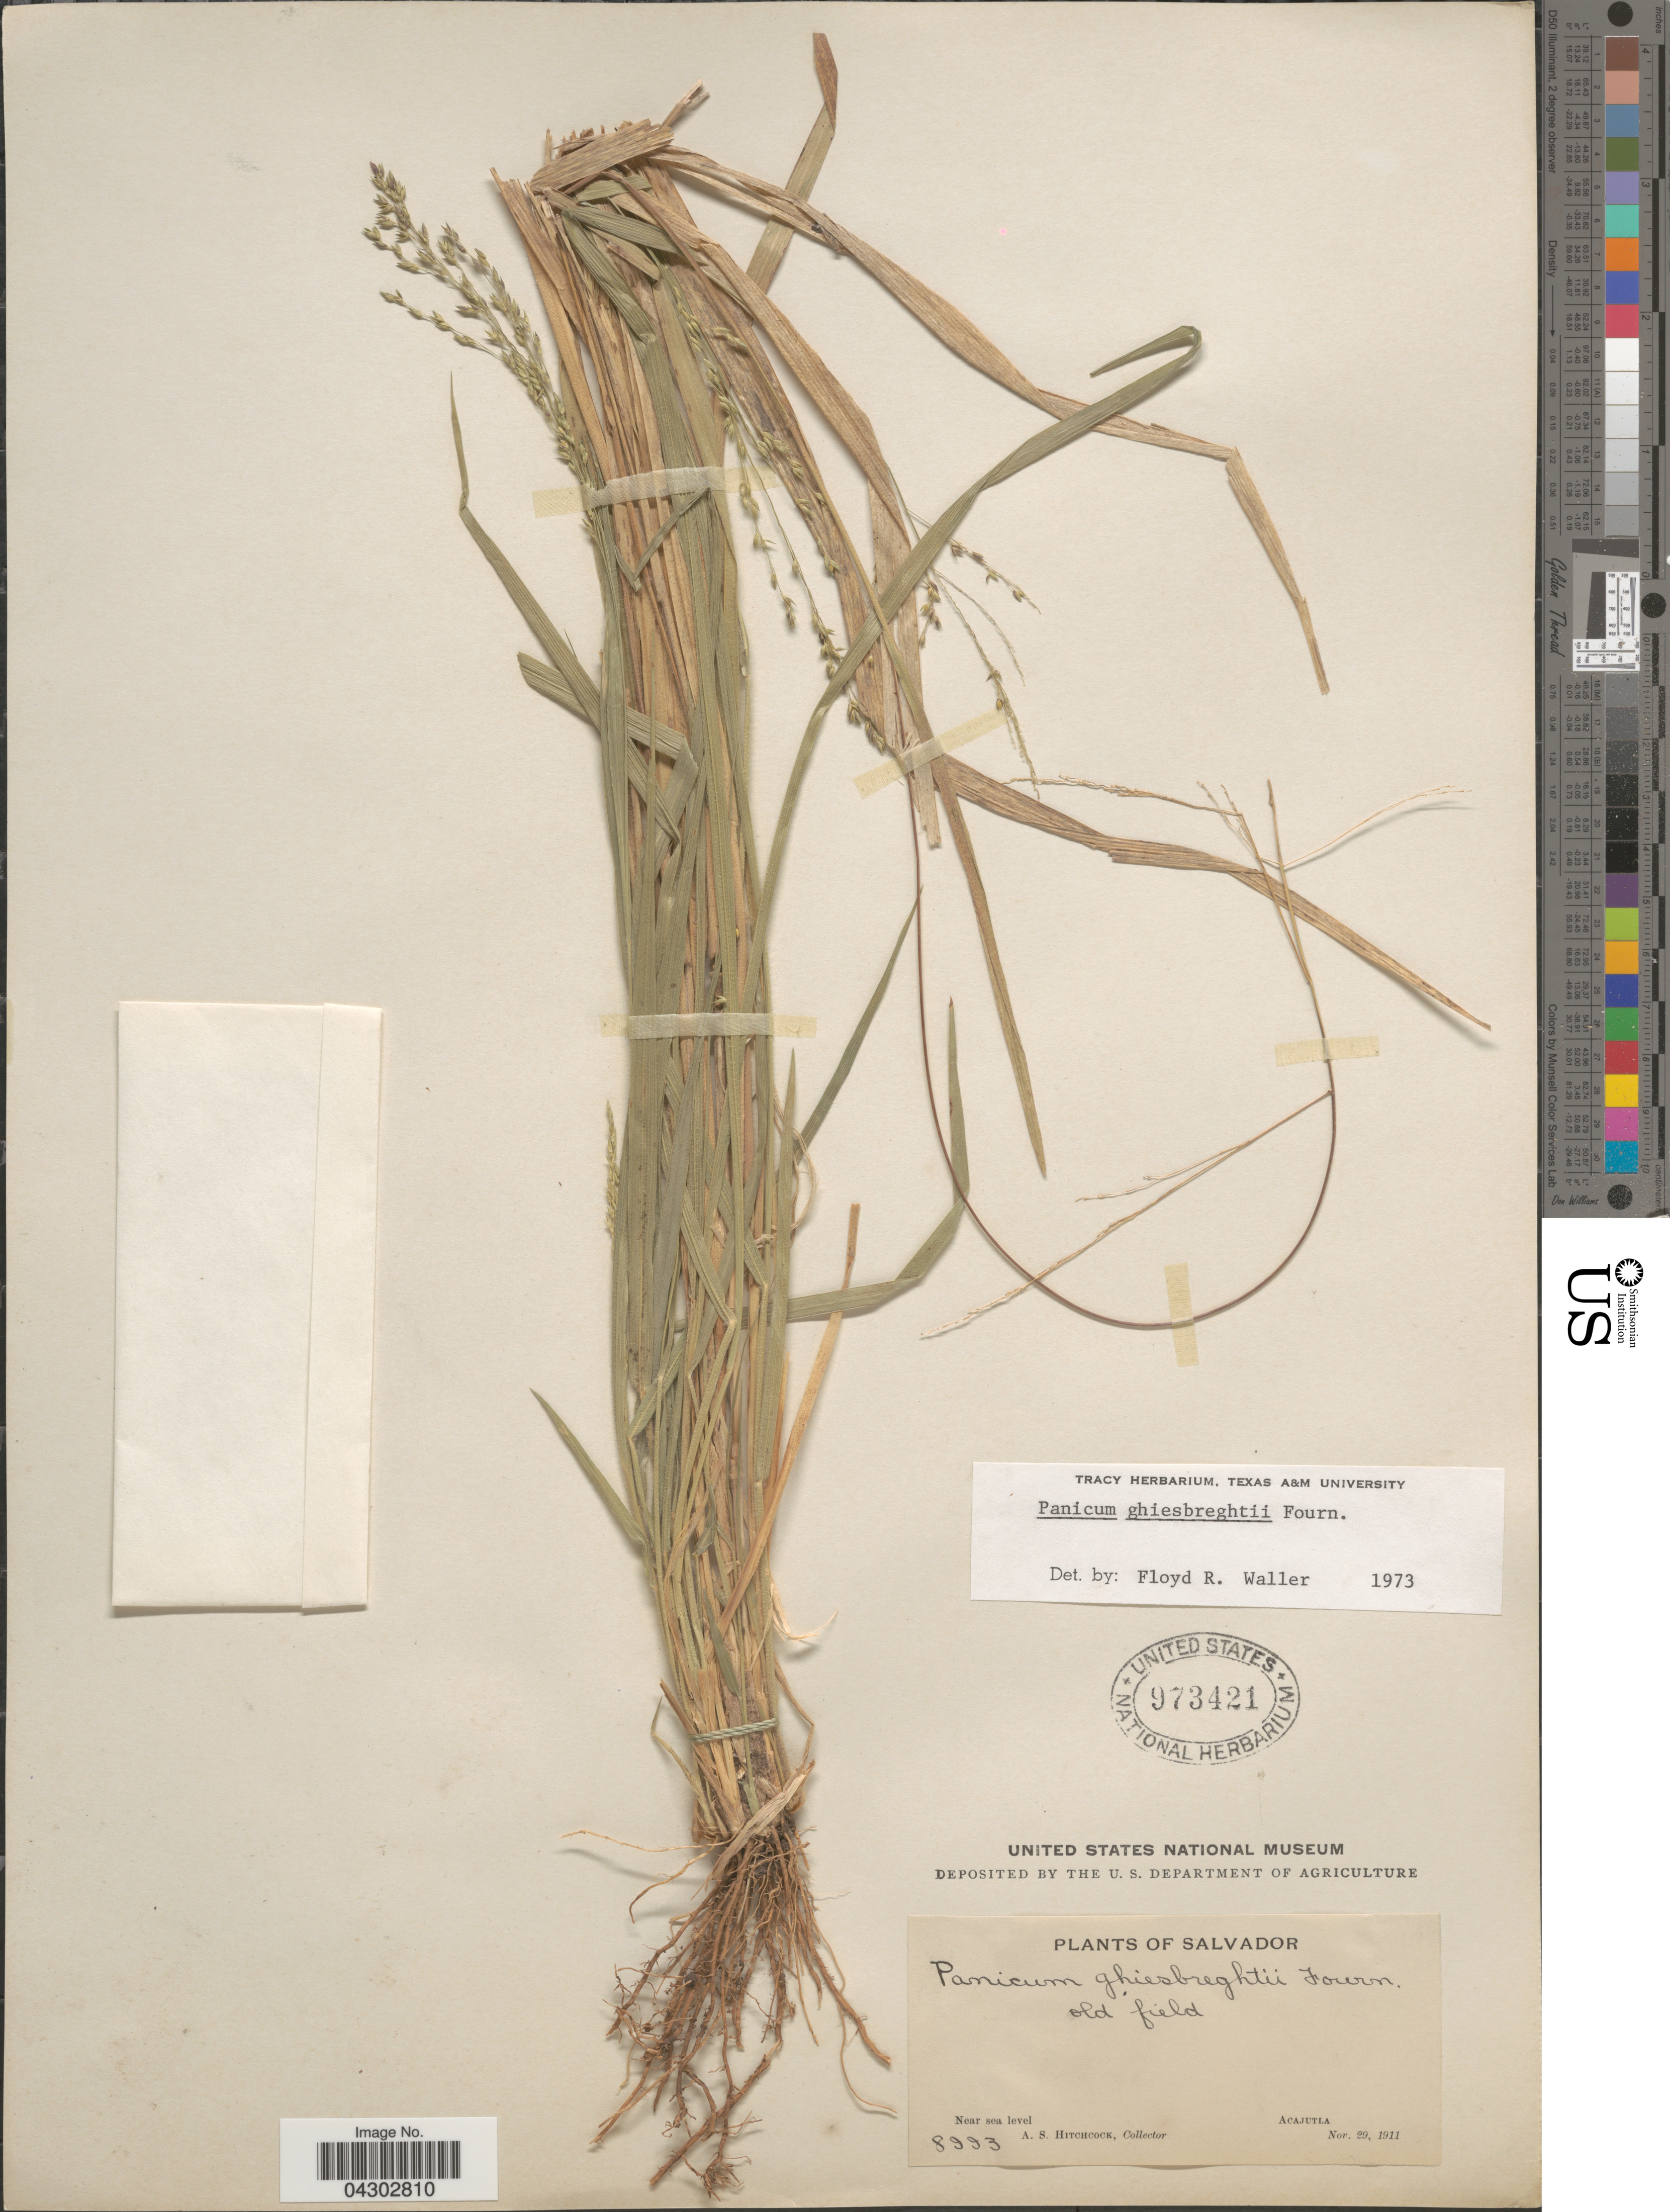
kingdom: Plantae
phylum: Tracheophyta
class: Liliopsida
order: Poales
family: Poaceae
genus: Panicum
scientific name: Panicum ghiesbreghtii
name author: E. Fourn.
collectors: A. S. Hitchcock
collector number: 8993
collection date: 1911-11-29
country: El Salvador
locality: Acajutla.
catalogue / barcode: US 973421